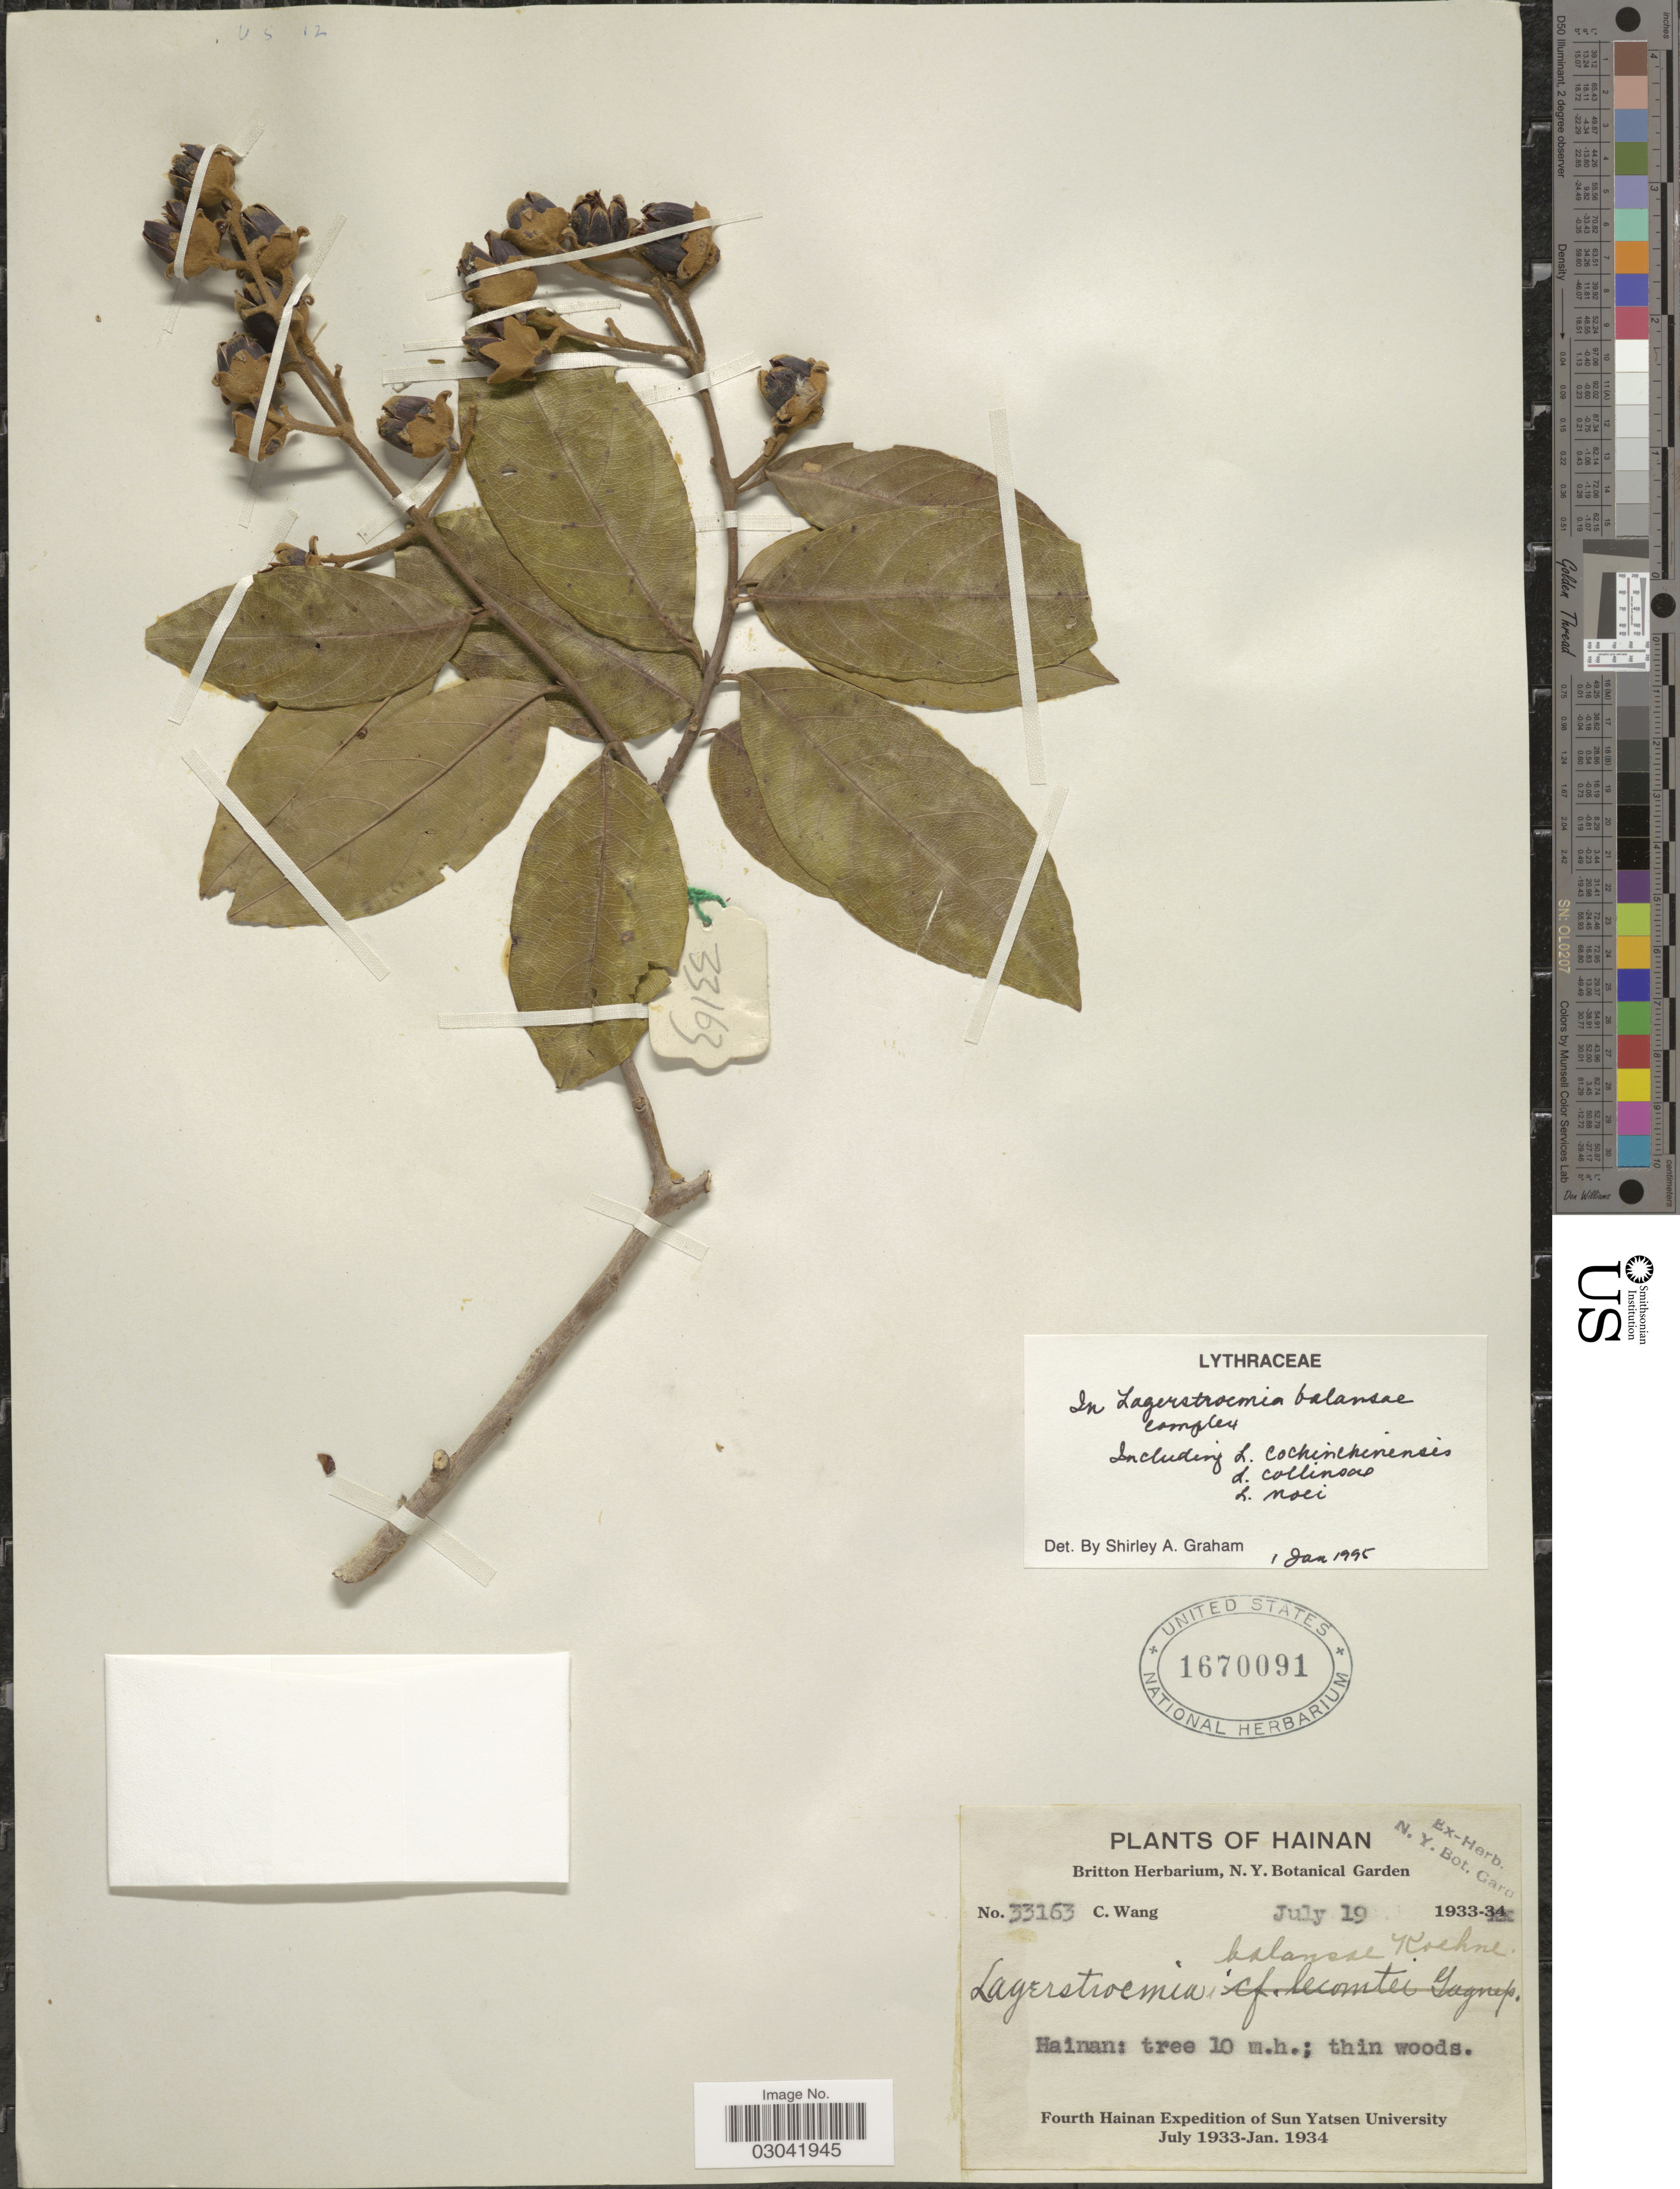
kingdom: Plantae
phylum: Tracheophyta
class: Magnoliopsida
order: Myrtales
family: Lythraceae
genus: Lagerstroemia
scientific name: Lagerstroemia balansae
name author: Koehne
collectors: C. Wang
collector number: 33163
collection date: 1933-07-19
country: China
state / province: Hainan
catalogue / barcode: US 1670091